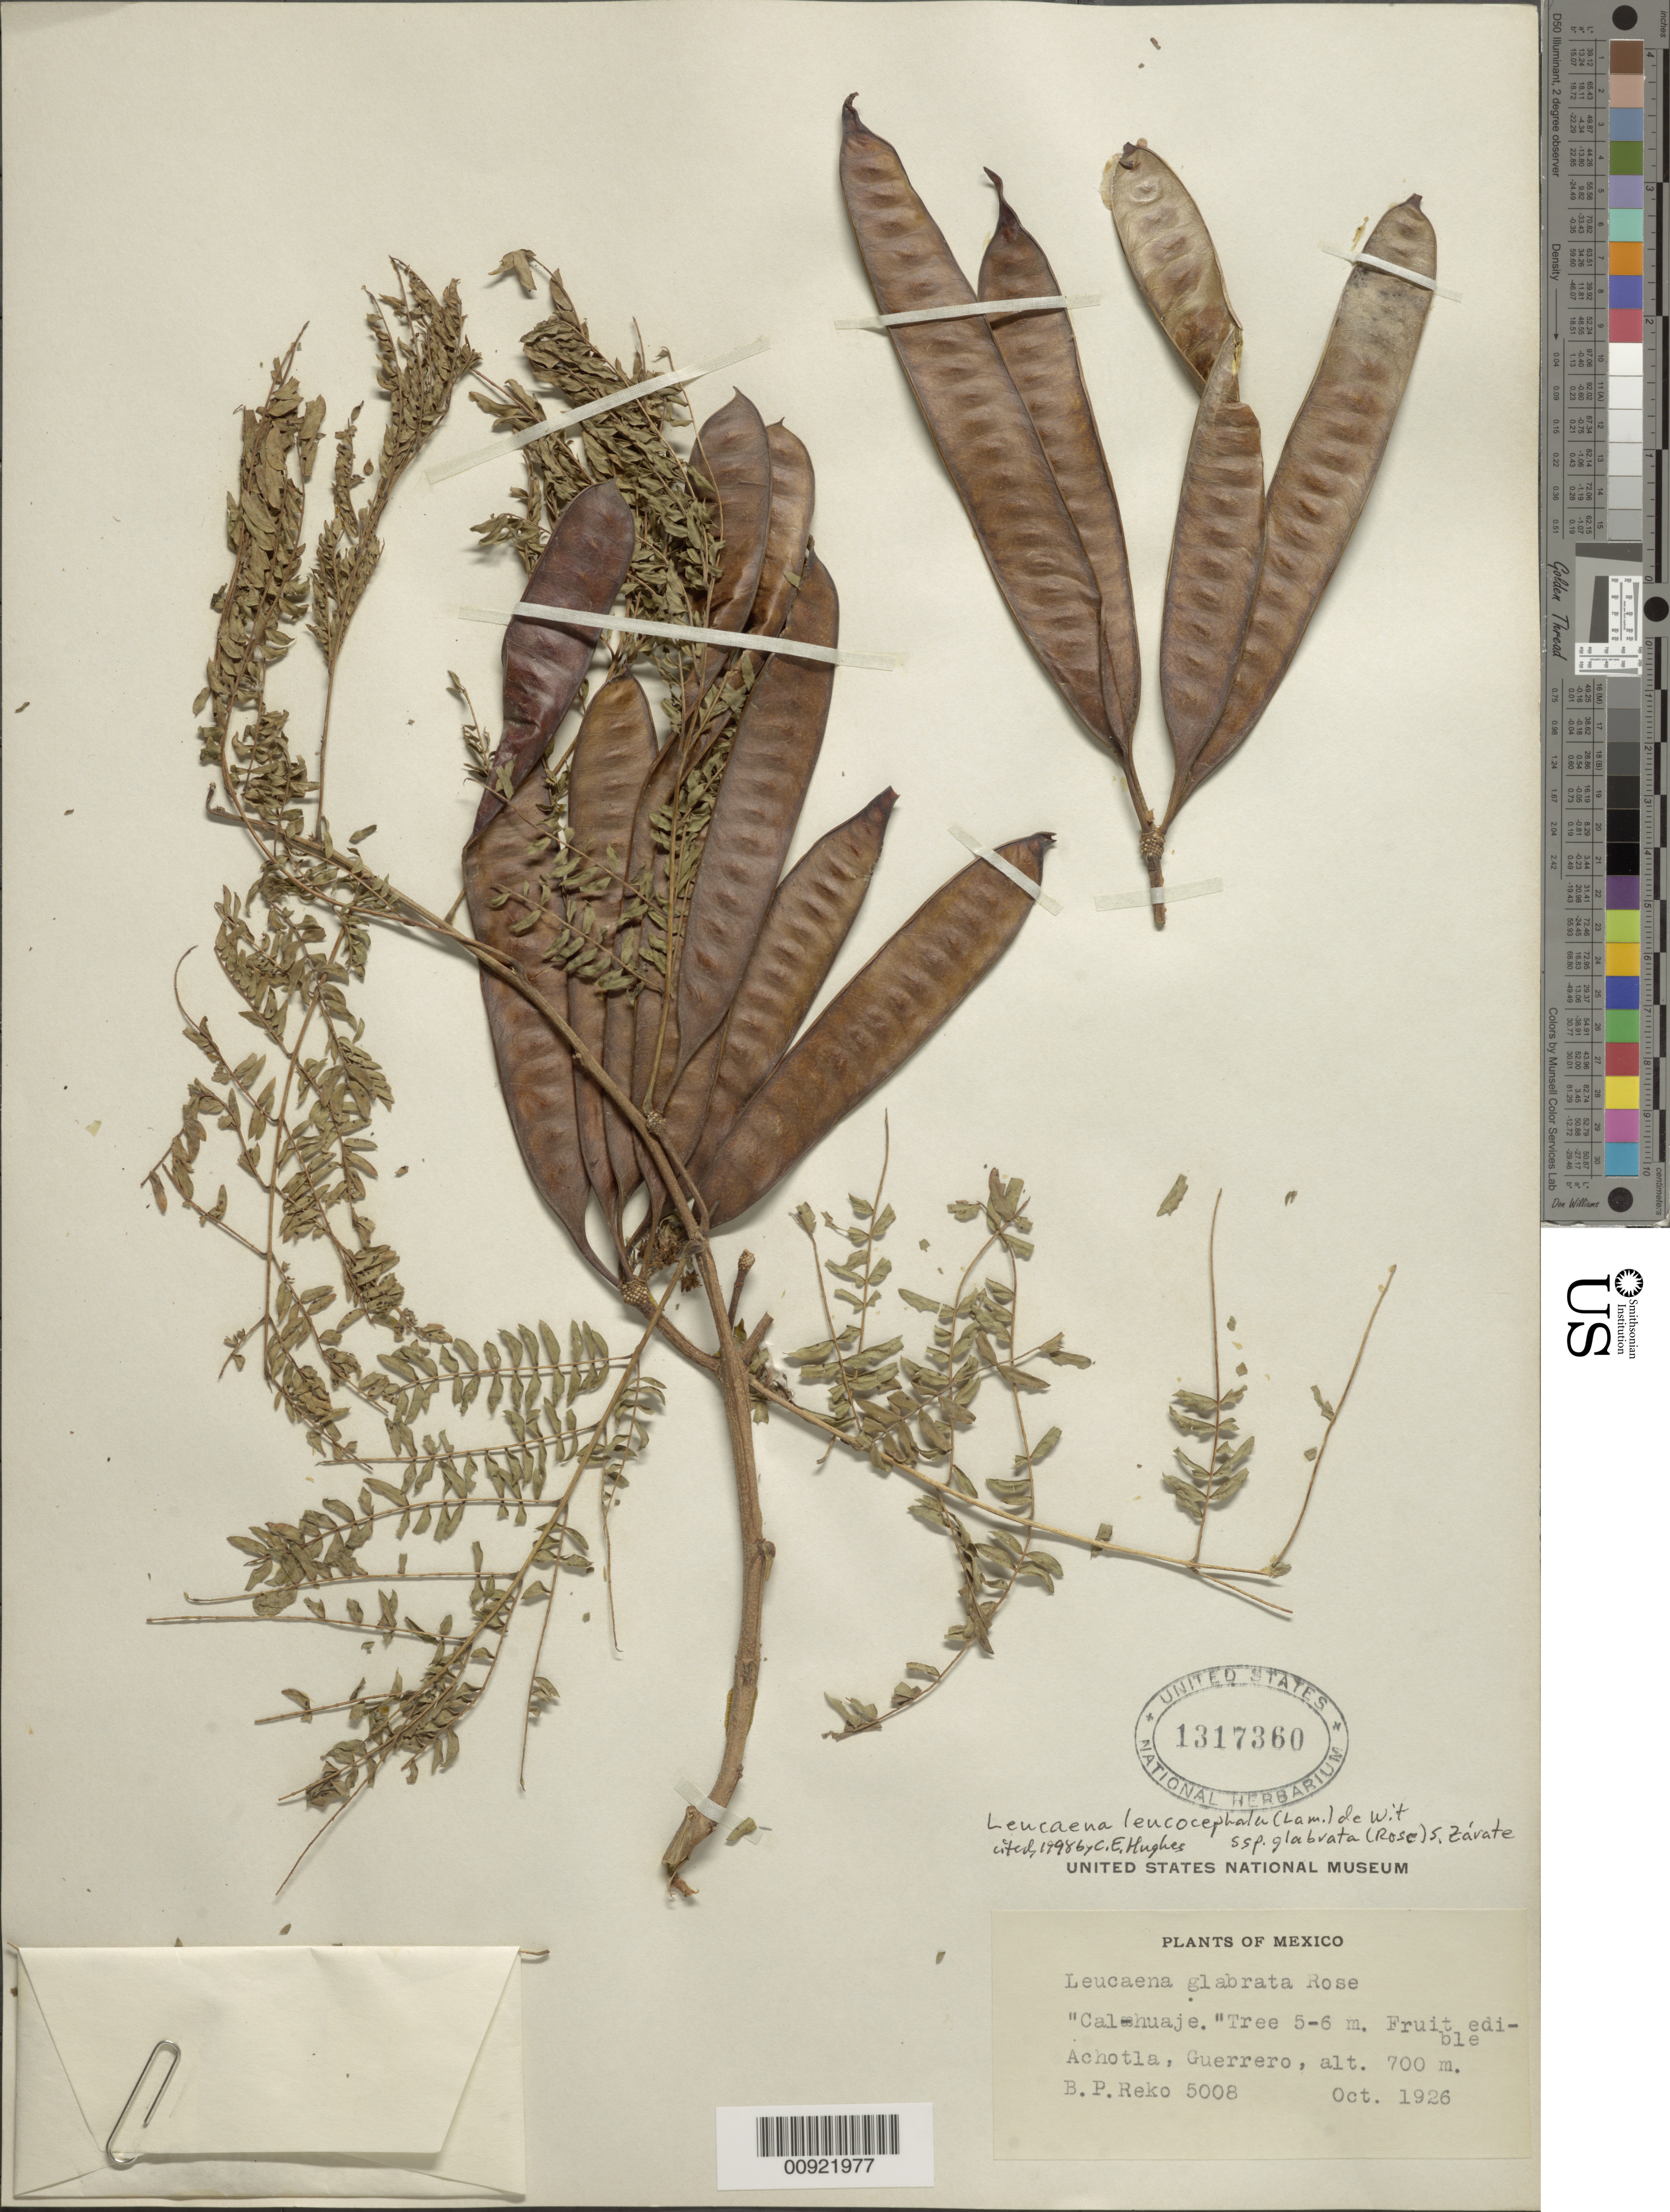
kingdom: Plantae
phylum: Tracheophyta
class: Magnoliopsida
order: Fabales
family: Fabaceae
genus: Leucaena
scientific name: Leucaena leucocephala subsp. glabrata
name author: (Rose) Zaráte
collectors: B. P. Reko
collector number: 5008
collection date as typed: Oct 1926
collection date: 1926-10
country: Mexico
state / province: Guerrero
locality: Achotla, Guerrero.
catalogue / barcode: US 1317360